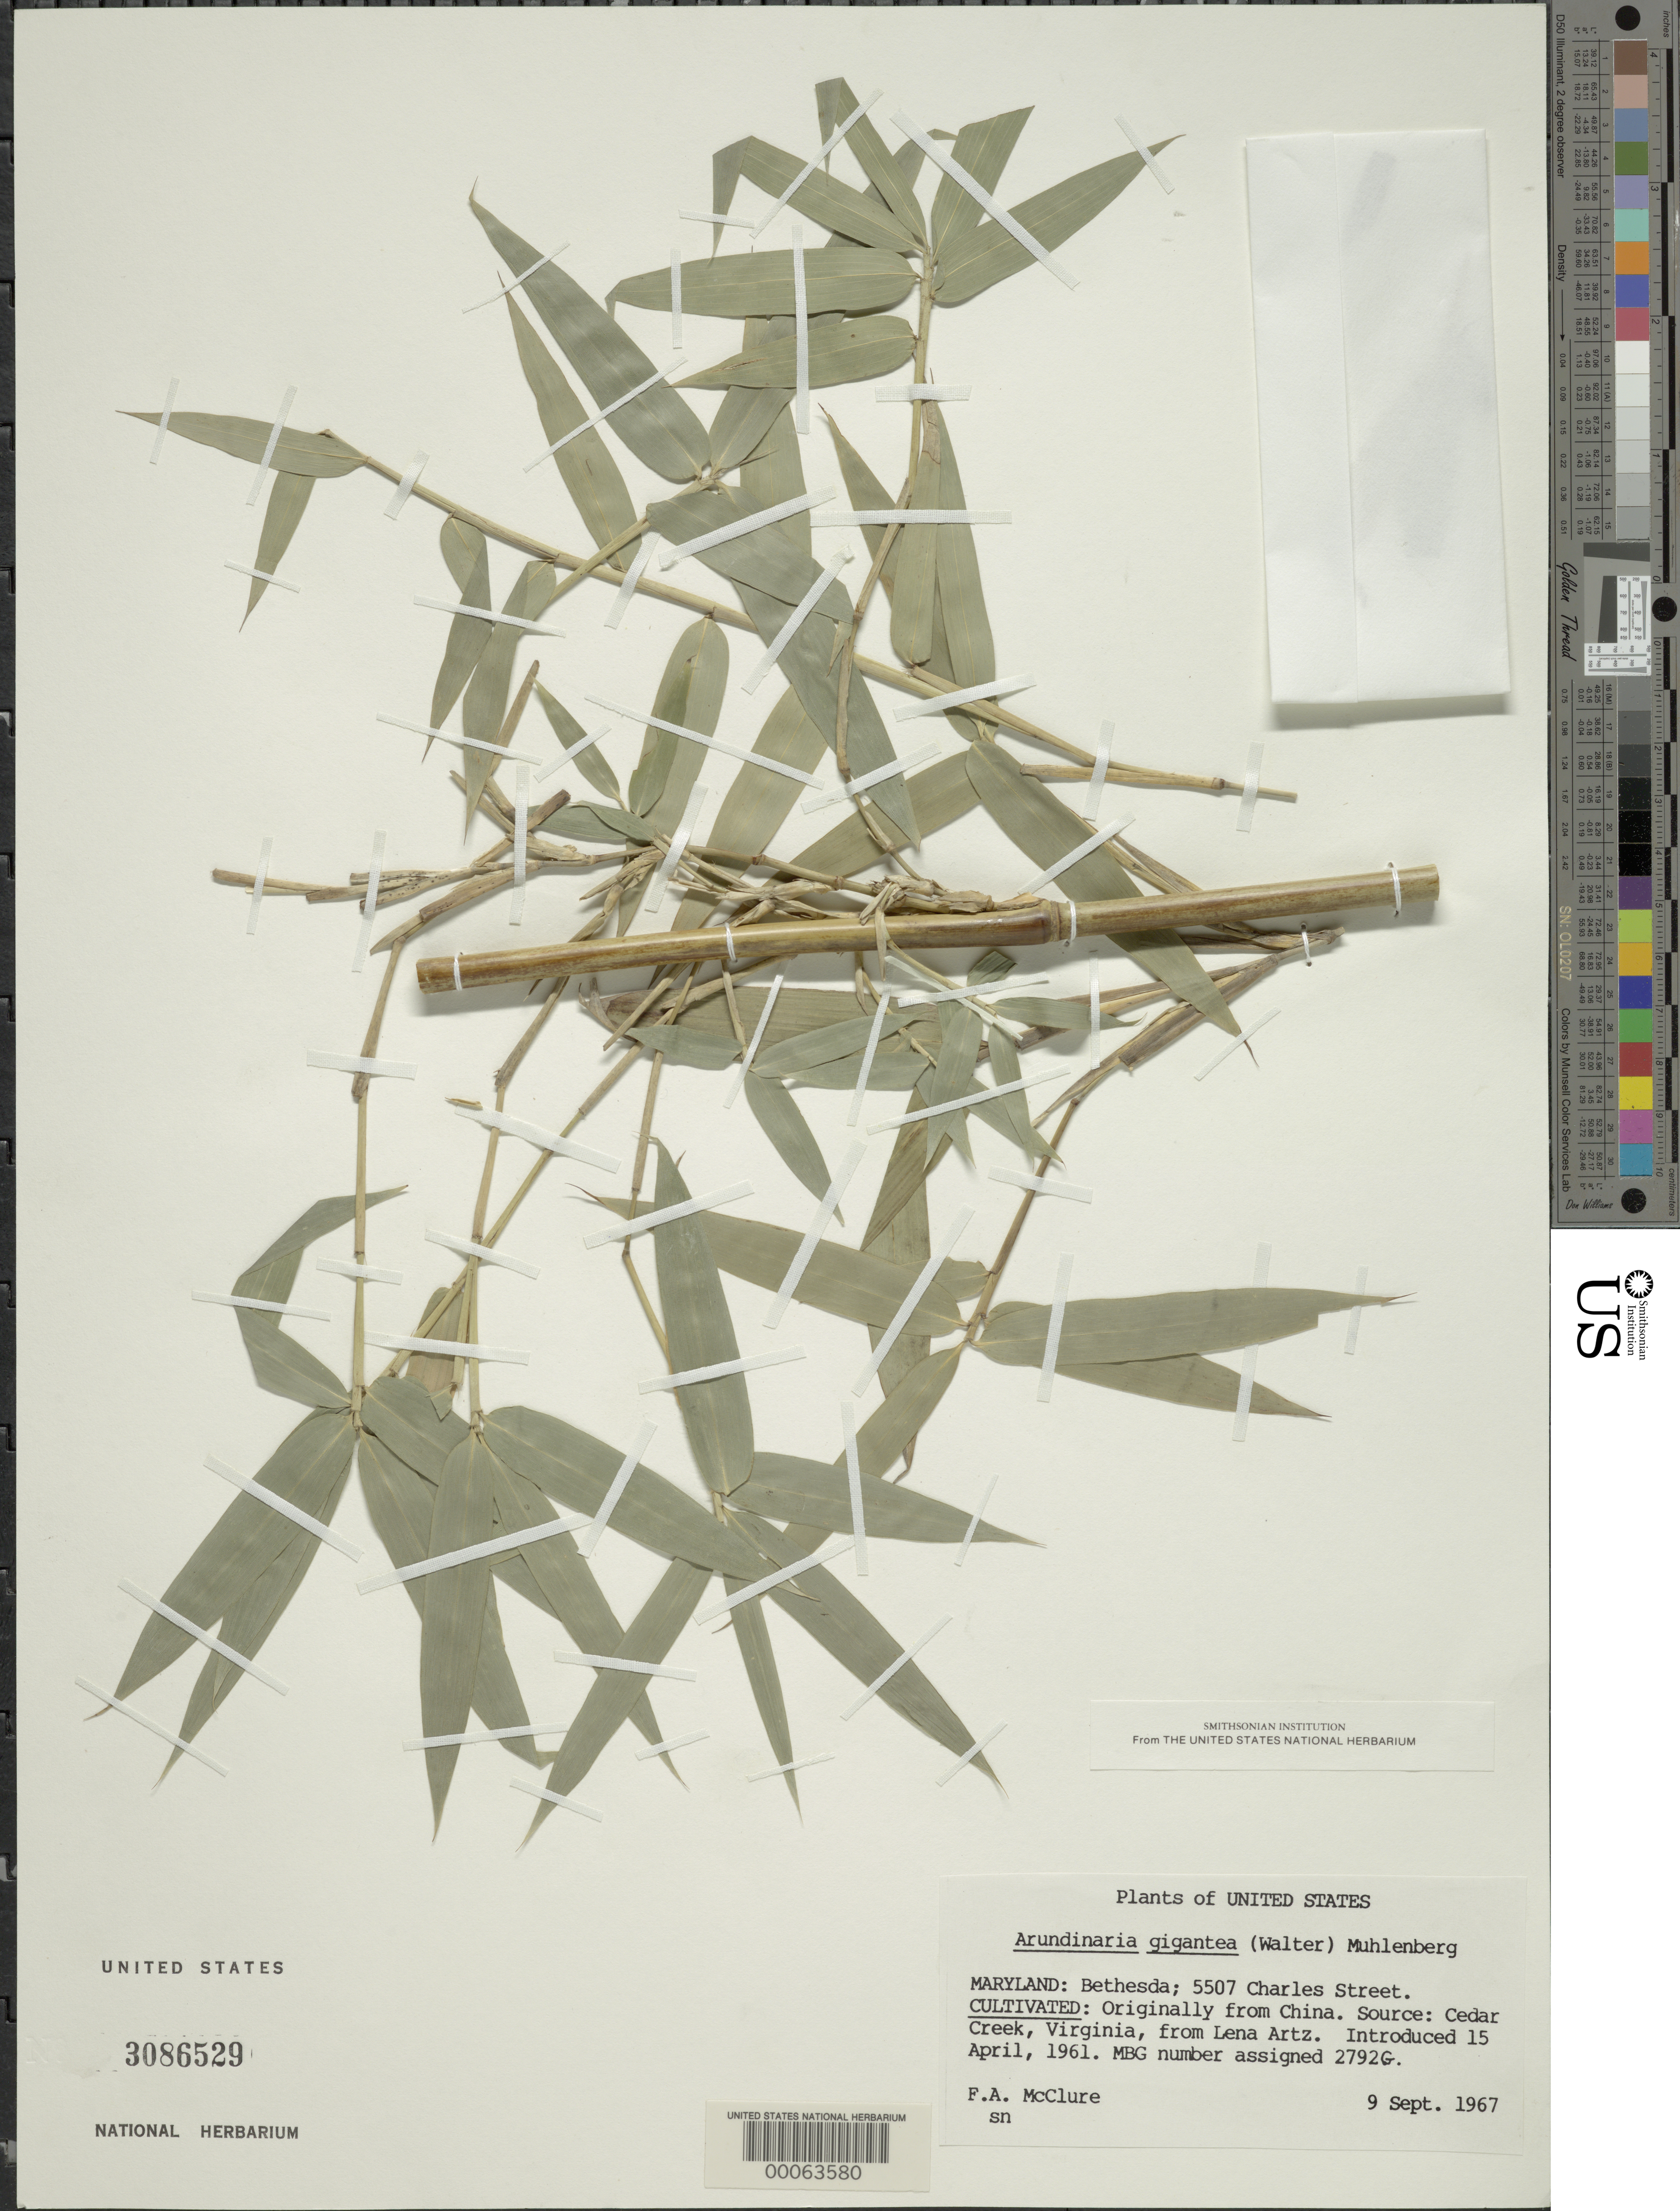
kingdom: Plantae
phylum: Tracheophyta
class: Liliopsida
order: Poales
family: Poaceae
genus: Arundinaria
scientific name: Arundinaria gigantea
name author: (Walter) Muhl.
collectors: F. A. McClure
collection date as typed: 09 Sep 1967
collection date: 1967-09-09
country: United States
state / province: Maryland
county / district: Montgomery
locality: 5507 Charles Street, Bethesda (McClure's garden)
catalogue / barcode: US 3086529